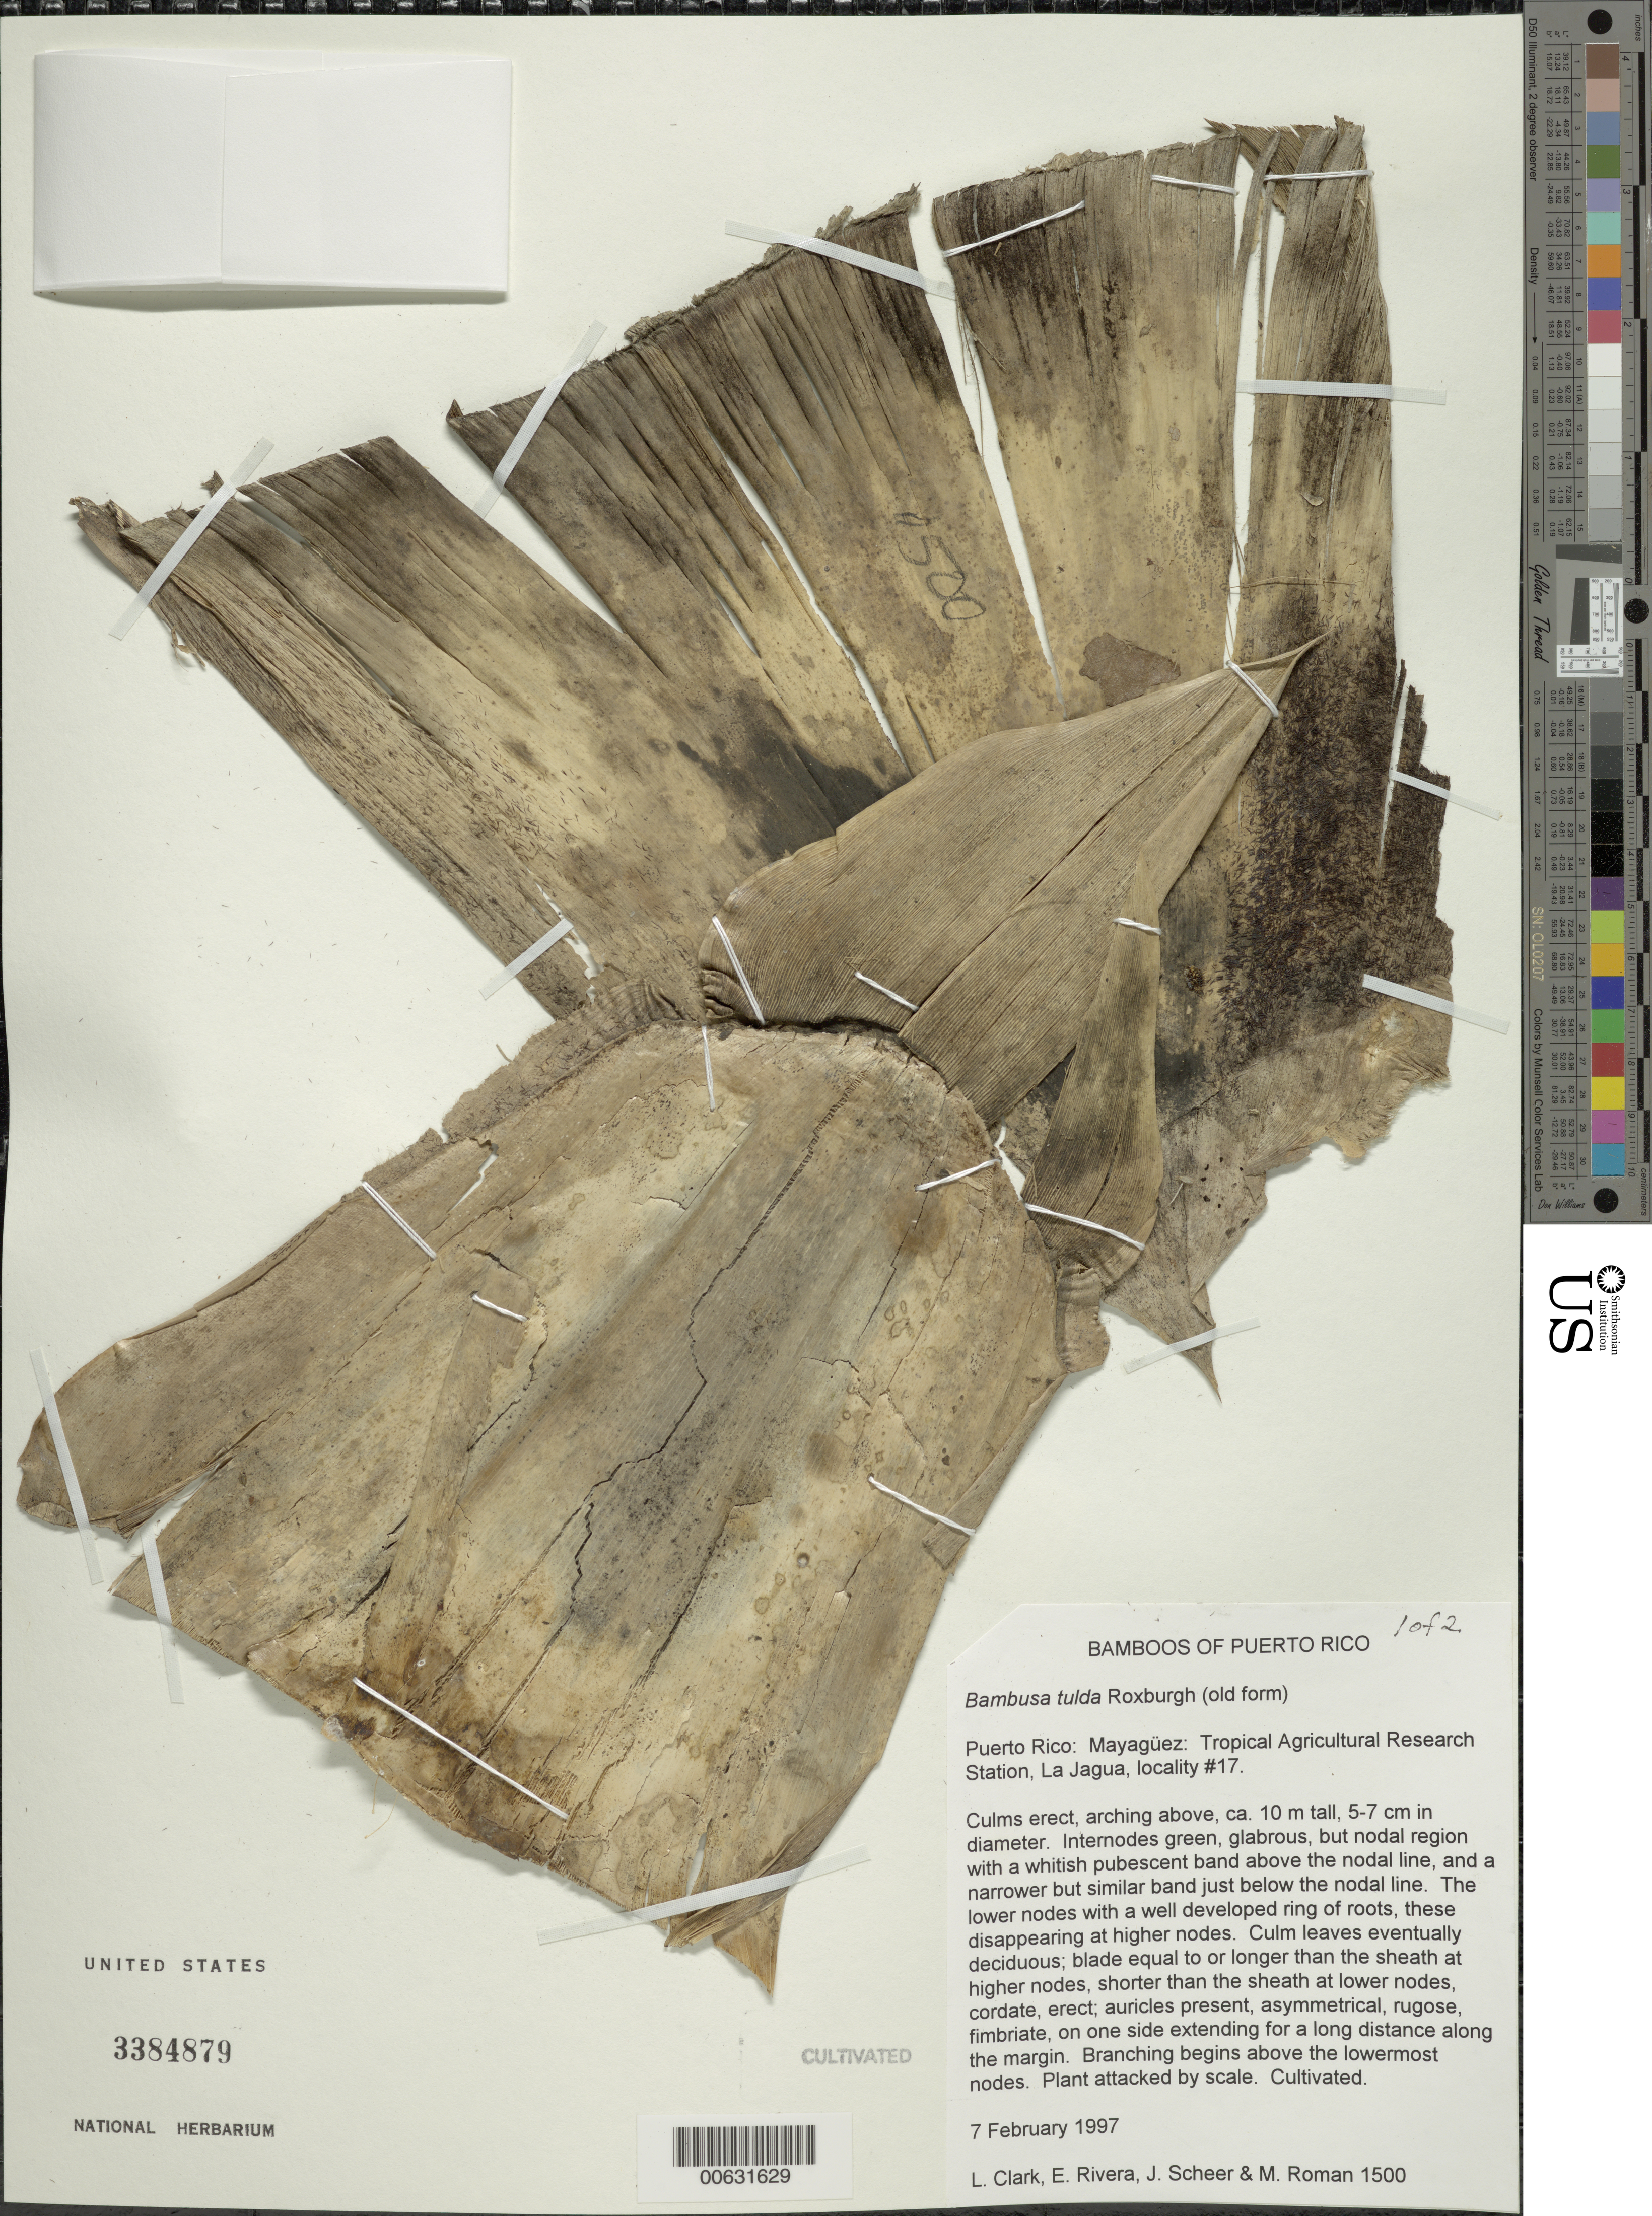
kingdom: Plantae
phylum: Tracheophyta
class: Liliopsida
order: Poales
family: Poaceae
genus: Bambusa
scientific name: Bambusa tulda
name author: Roxb.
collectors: L. G. Clark, E. Rivera, J. Scheer & M. Román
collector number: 1500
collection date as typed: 07 Feb 1997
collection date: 1997-02-07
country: Puerto Rico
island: Greater Antilles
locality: Mayaguez, tropical agricultural research station, la jagua locality #17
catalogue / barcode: US 3384879